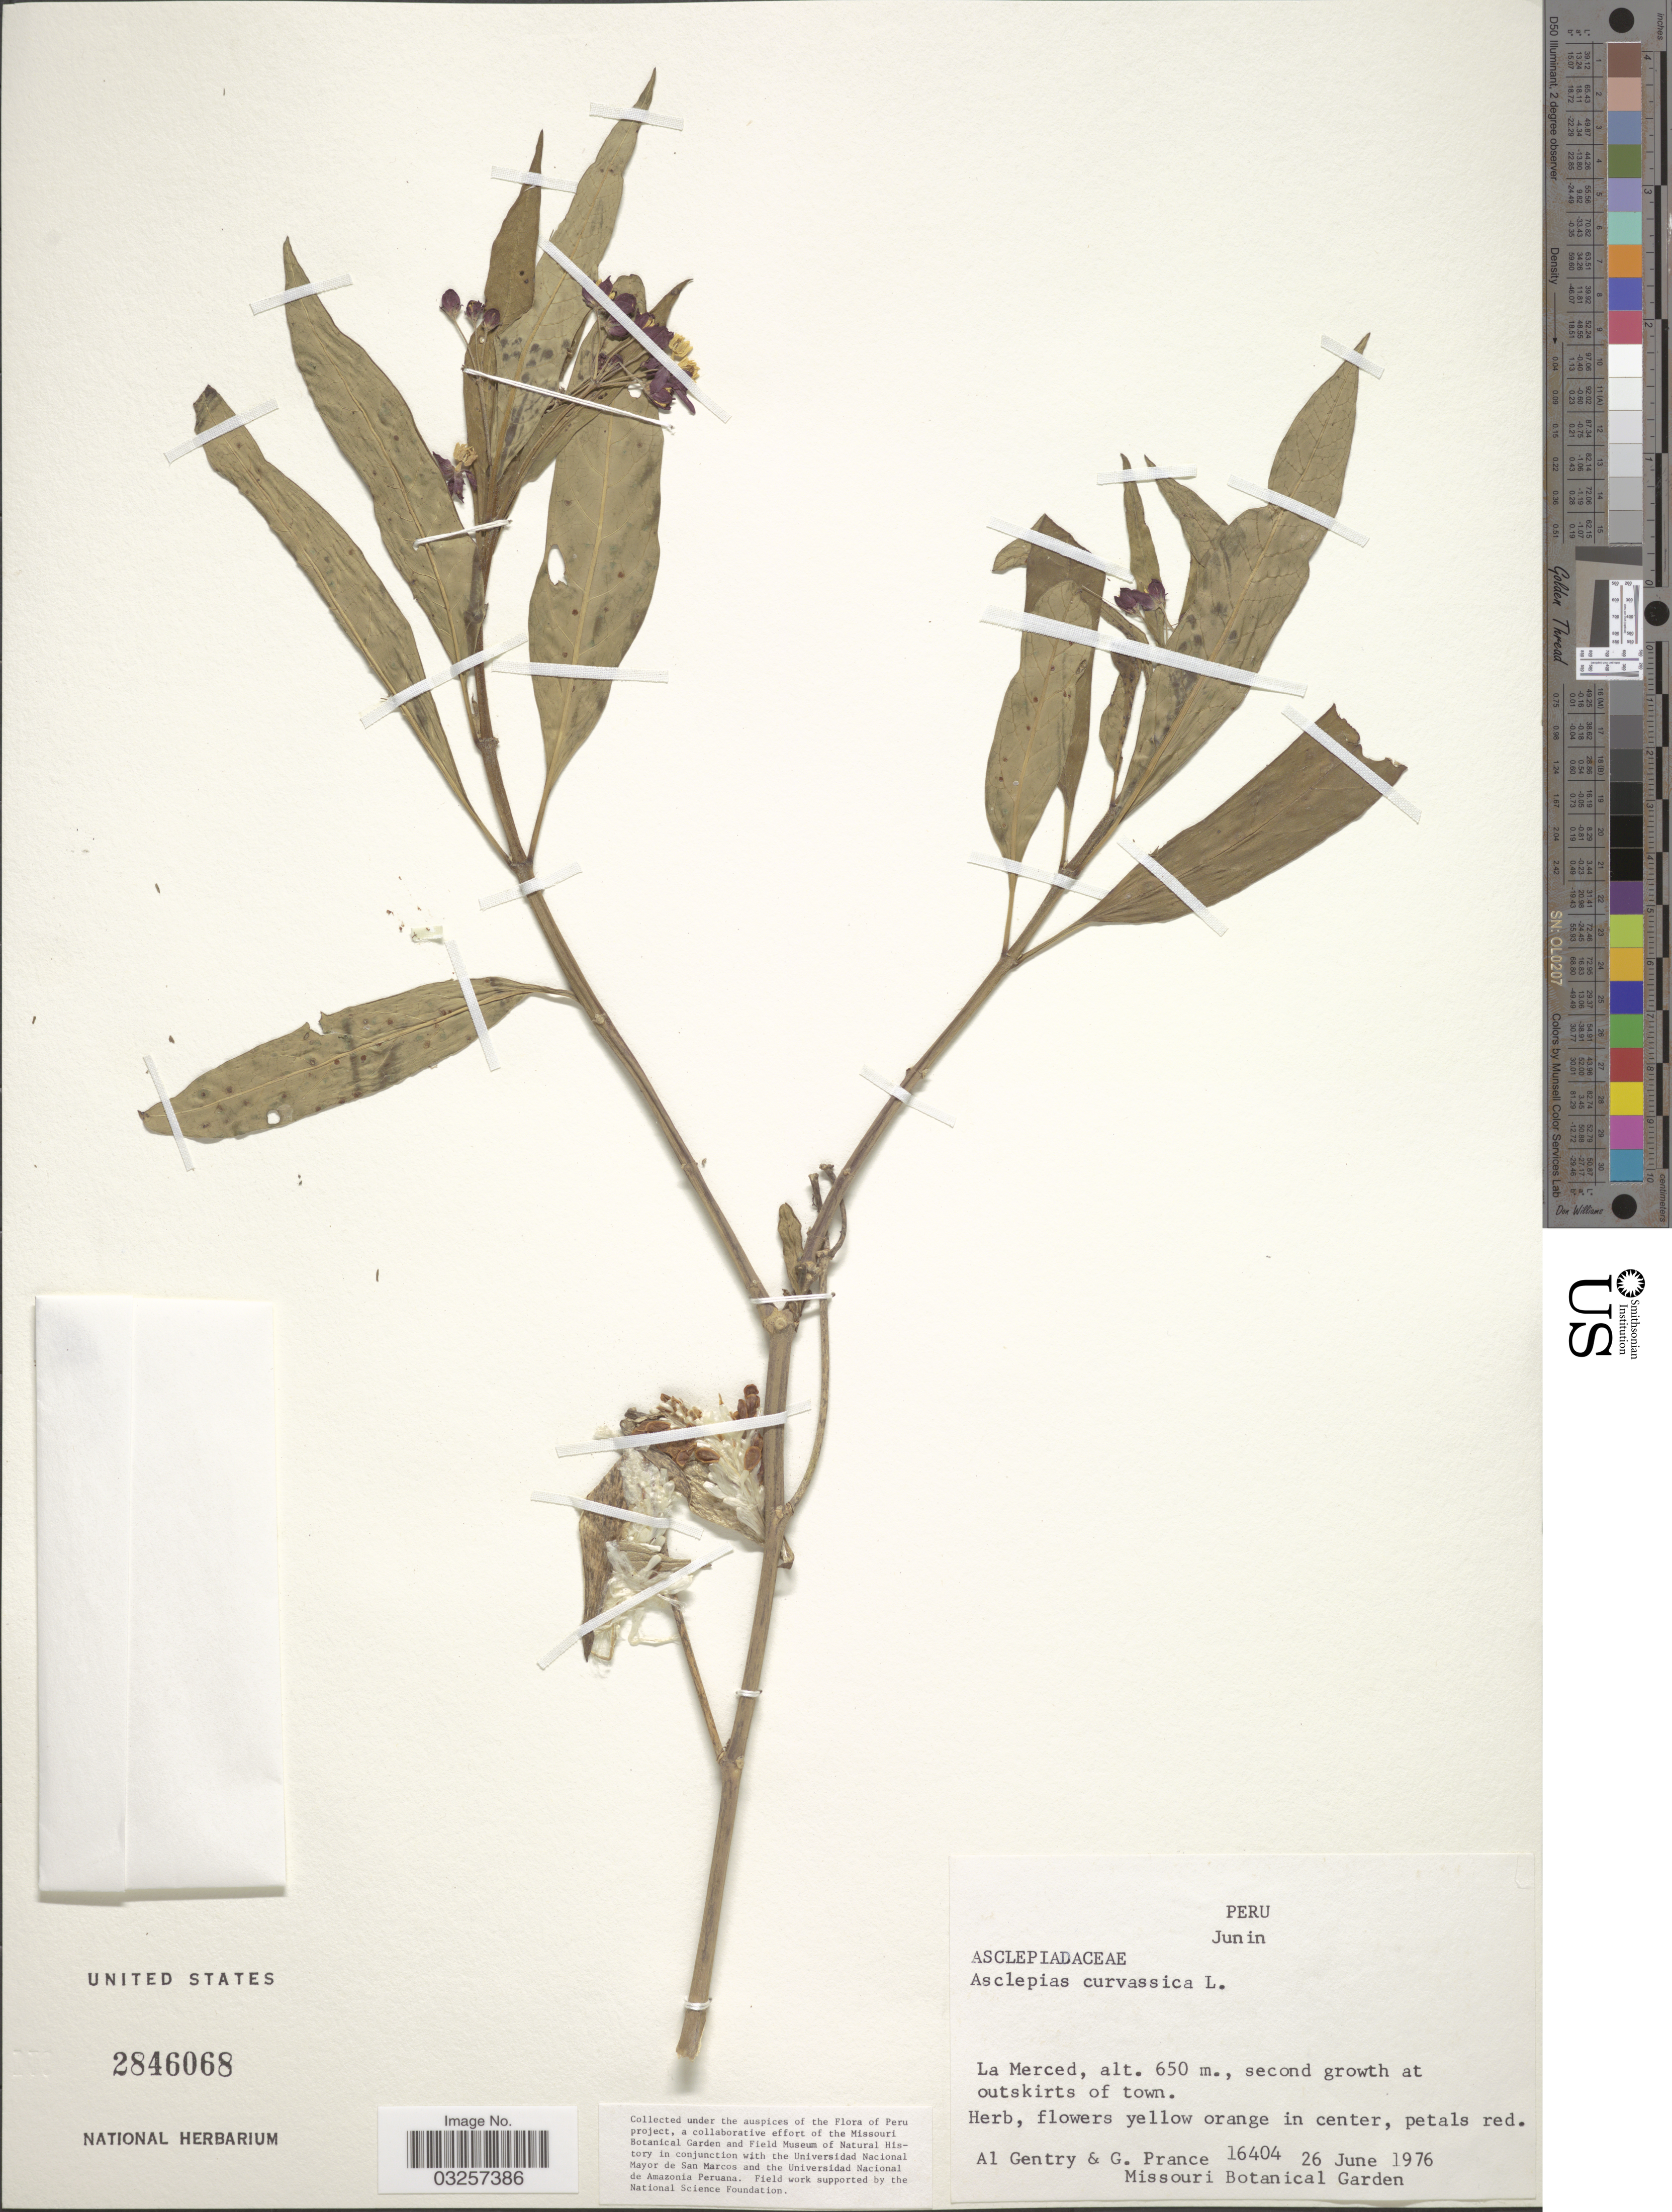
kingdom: Plantae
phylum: Tracheophyta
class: Magnoliopsida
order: Gentianales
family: Apocynaceae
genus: Asclepias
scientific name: Asclepias curassavica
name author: L.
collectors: A. H. Gentry & G. T. Prance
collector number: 16404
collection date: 1976-06-26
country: Peru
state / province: Junín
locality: La Merced.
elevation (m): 650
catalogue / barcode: US 2846068